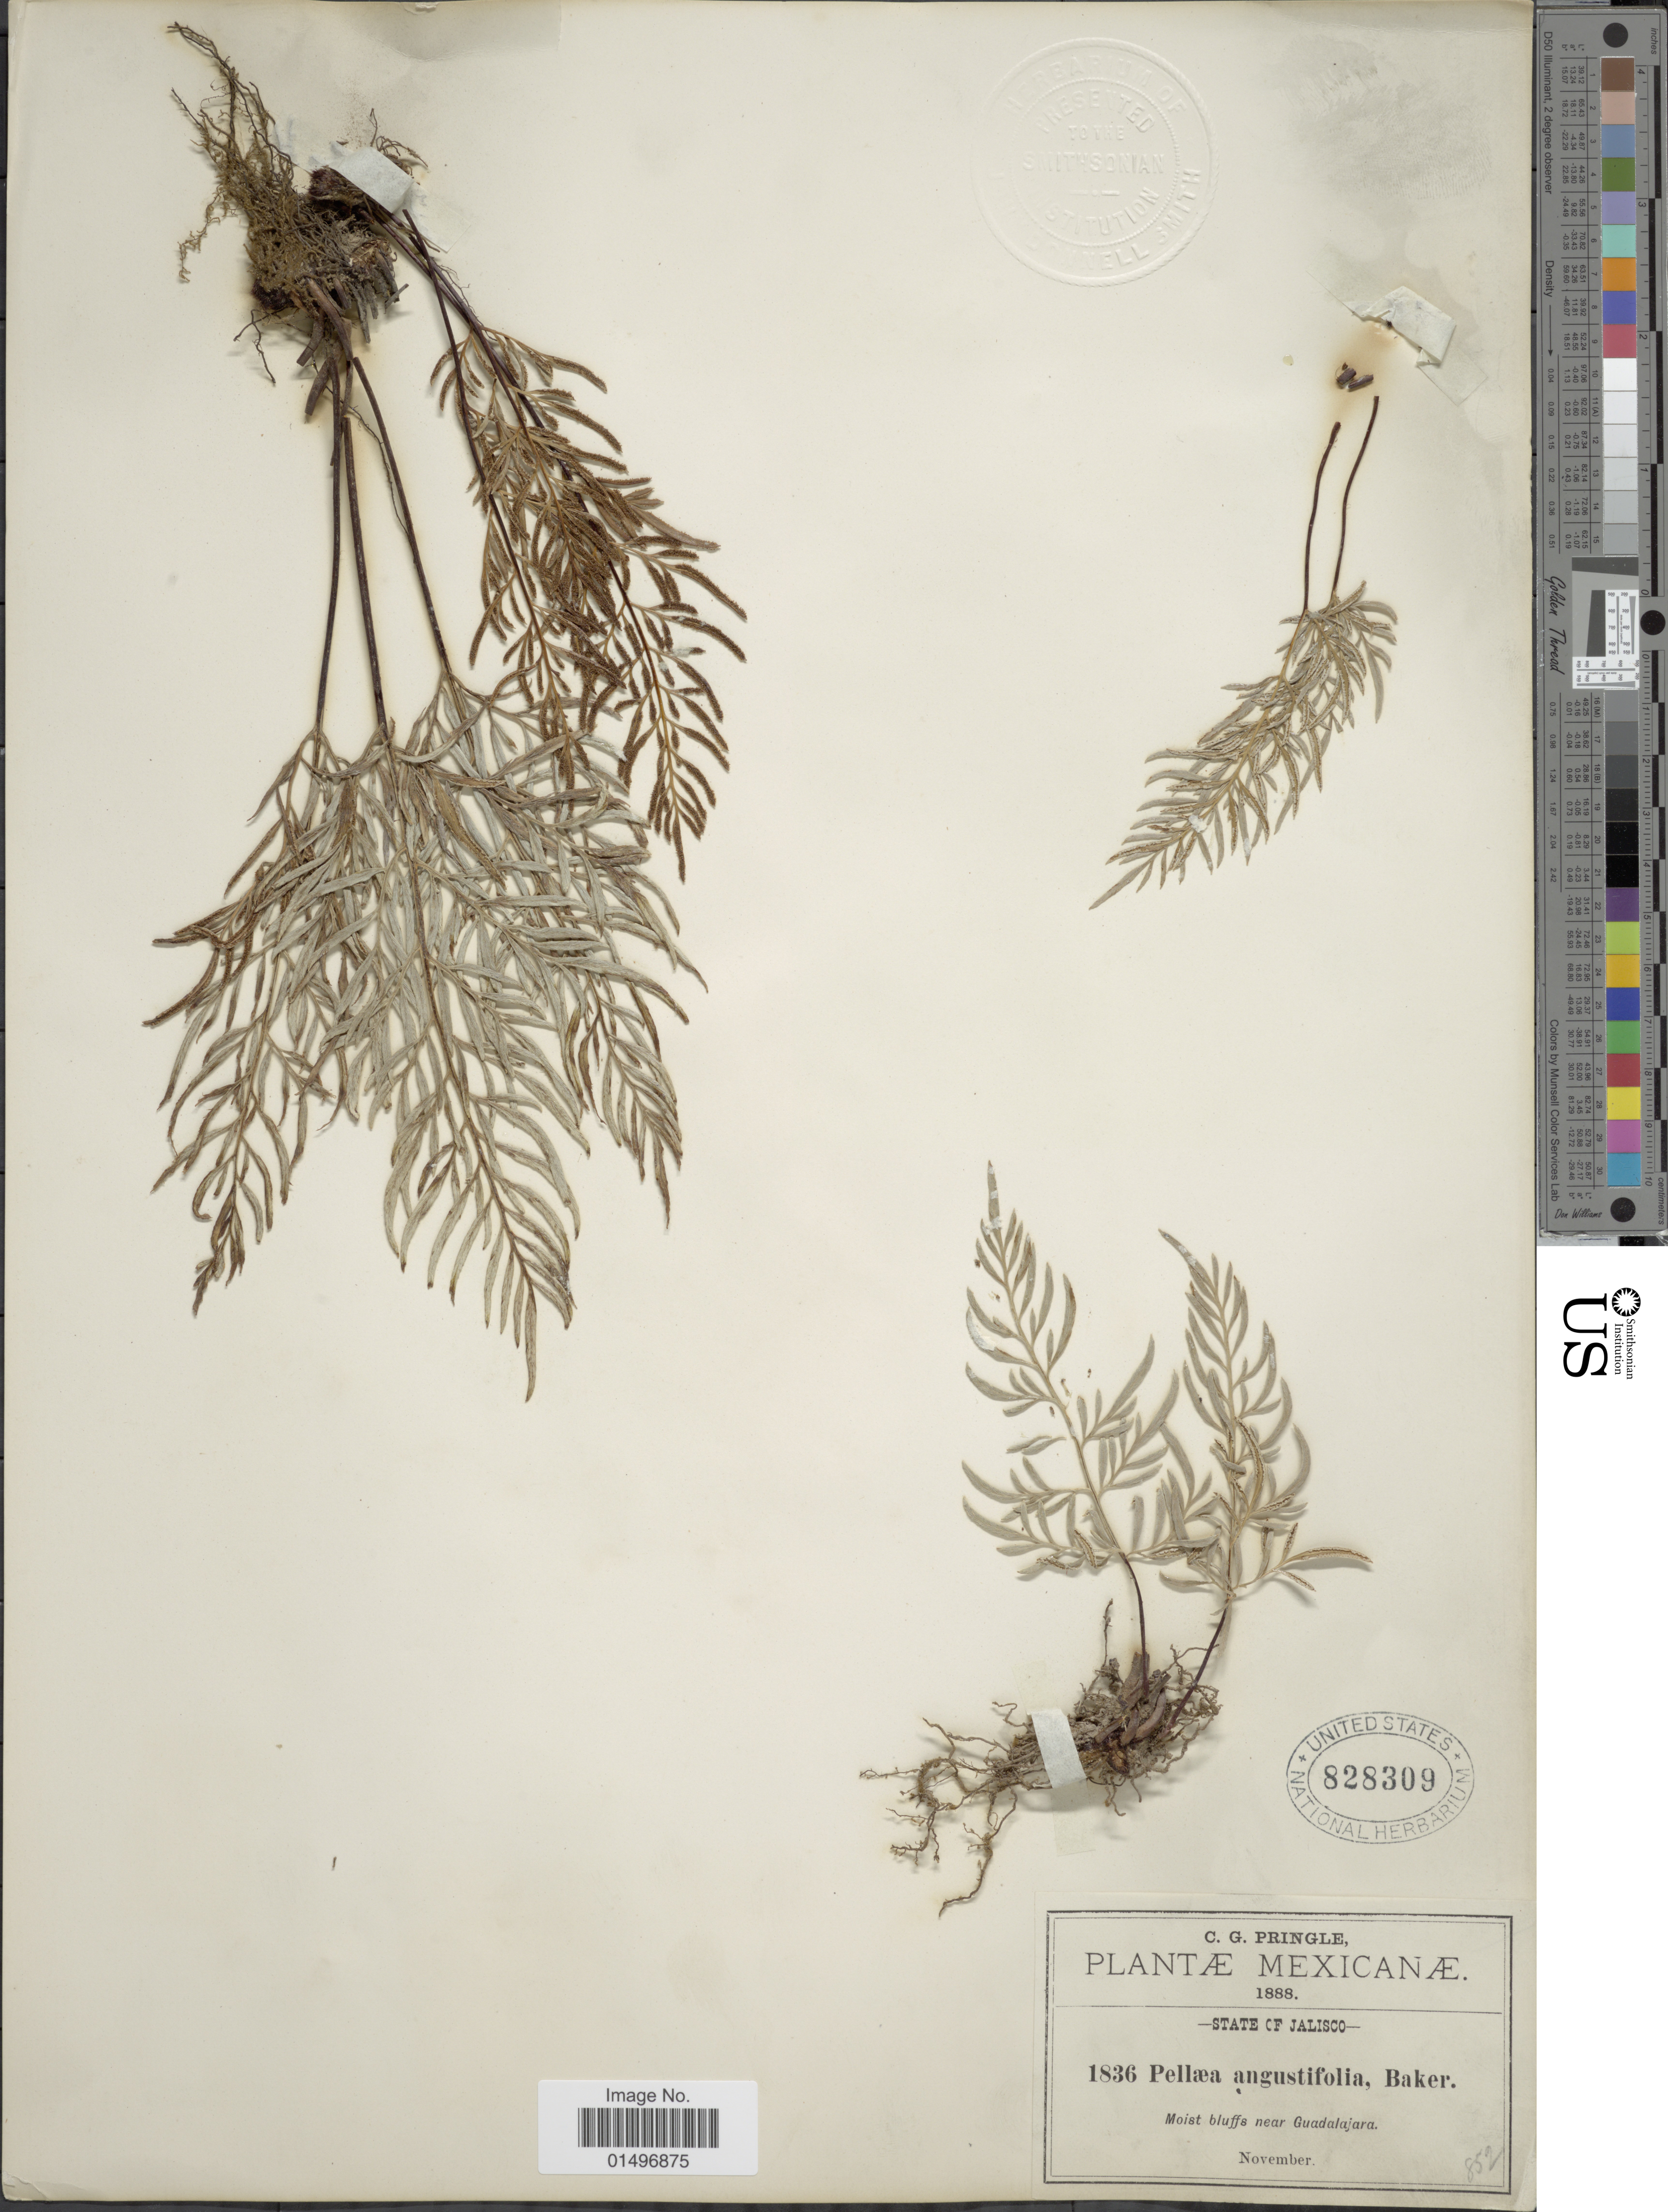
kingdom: Plantae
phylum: Tracheophyta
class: Polypodiopsida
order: Polypodiales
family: Pteridaceae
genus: Gaga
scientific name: Gaga angustifolia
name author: (Kunth) Fay W. Li & Windham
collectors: C. G. Pringle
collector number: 1836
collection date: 1888-11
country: Mexico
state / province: Jalisco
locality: Mexicanae, Moist bluffs near Guadalajara.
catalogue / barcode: US 828309